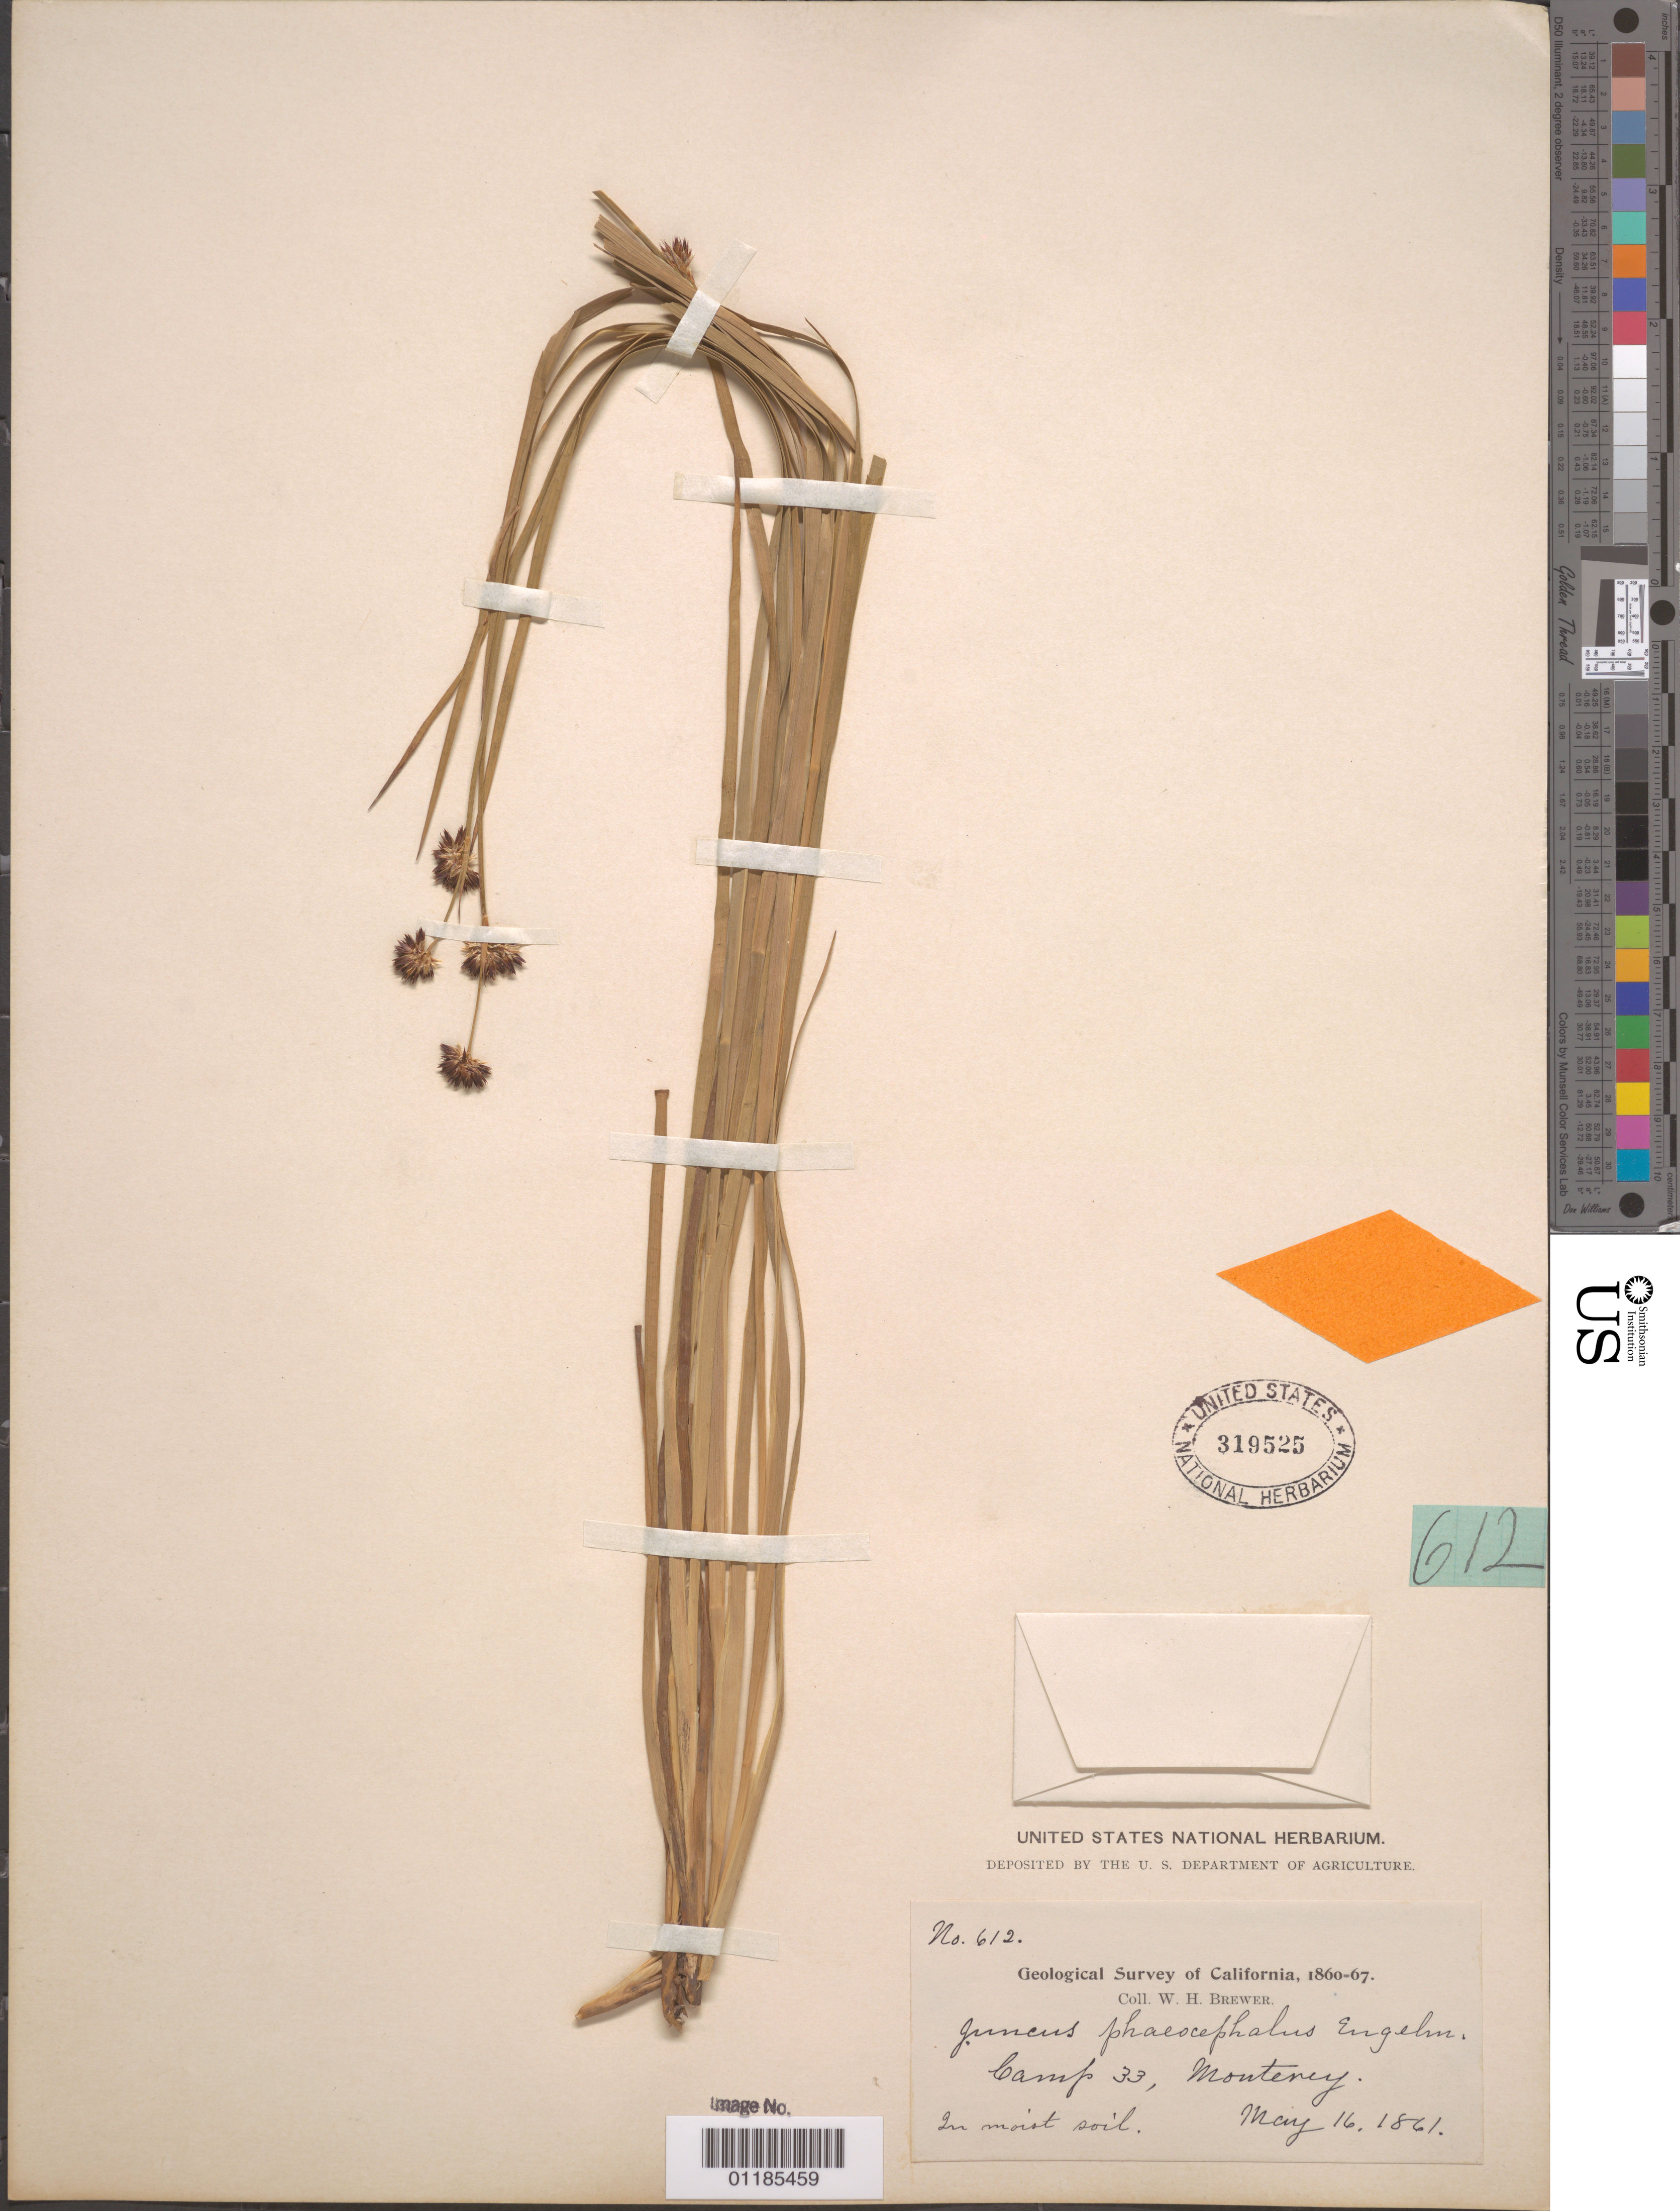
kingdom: Plantae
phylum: Tracheophyta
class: Liliopsida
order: Poales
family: Juncaceae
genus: Juncus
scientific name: Juncus phaeocephalus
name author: Engelm.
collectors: W. H. Brewer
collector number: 612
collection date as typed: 16 May 1861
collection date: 1861-05-16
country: United States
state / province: California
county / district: Monterey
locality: Monterey, Camp 33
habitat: In moist soil.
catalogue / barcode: US 319525